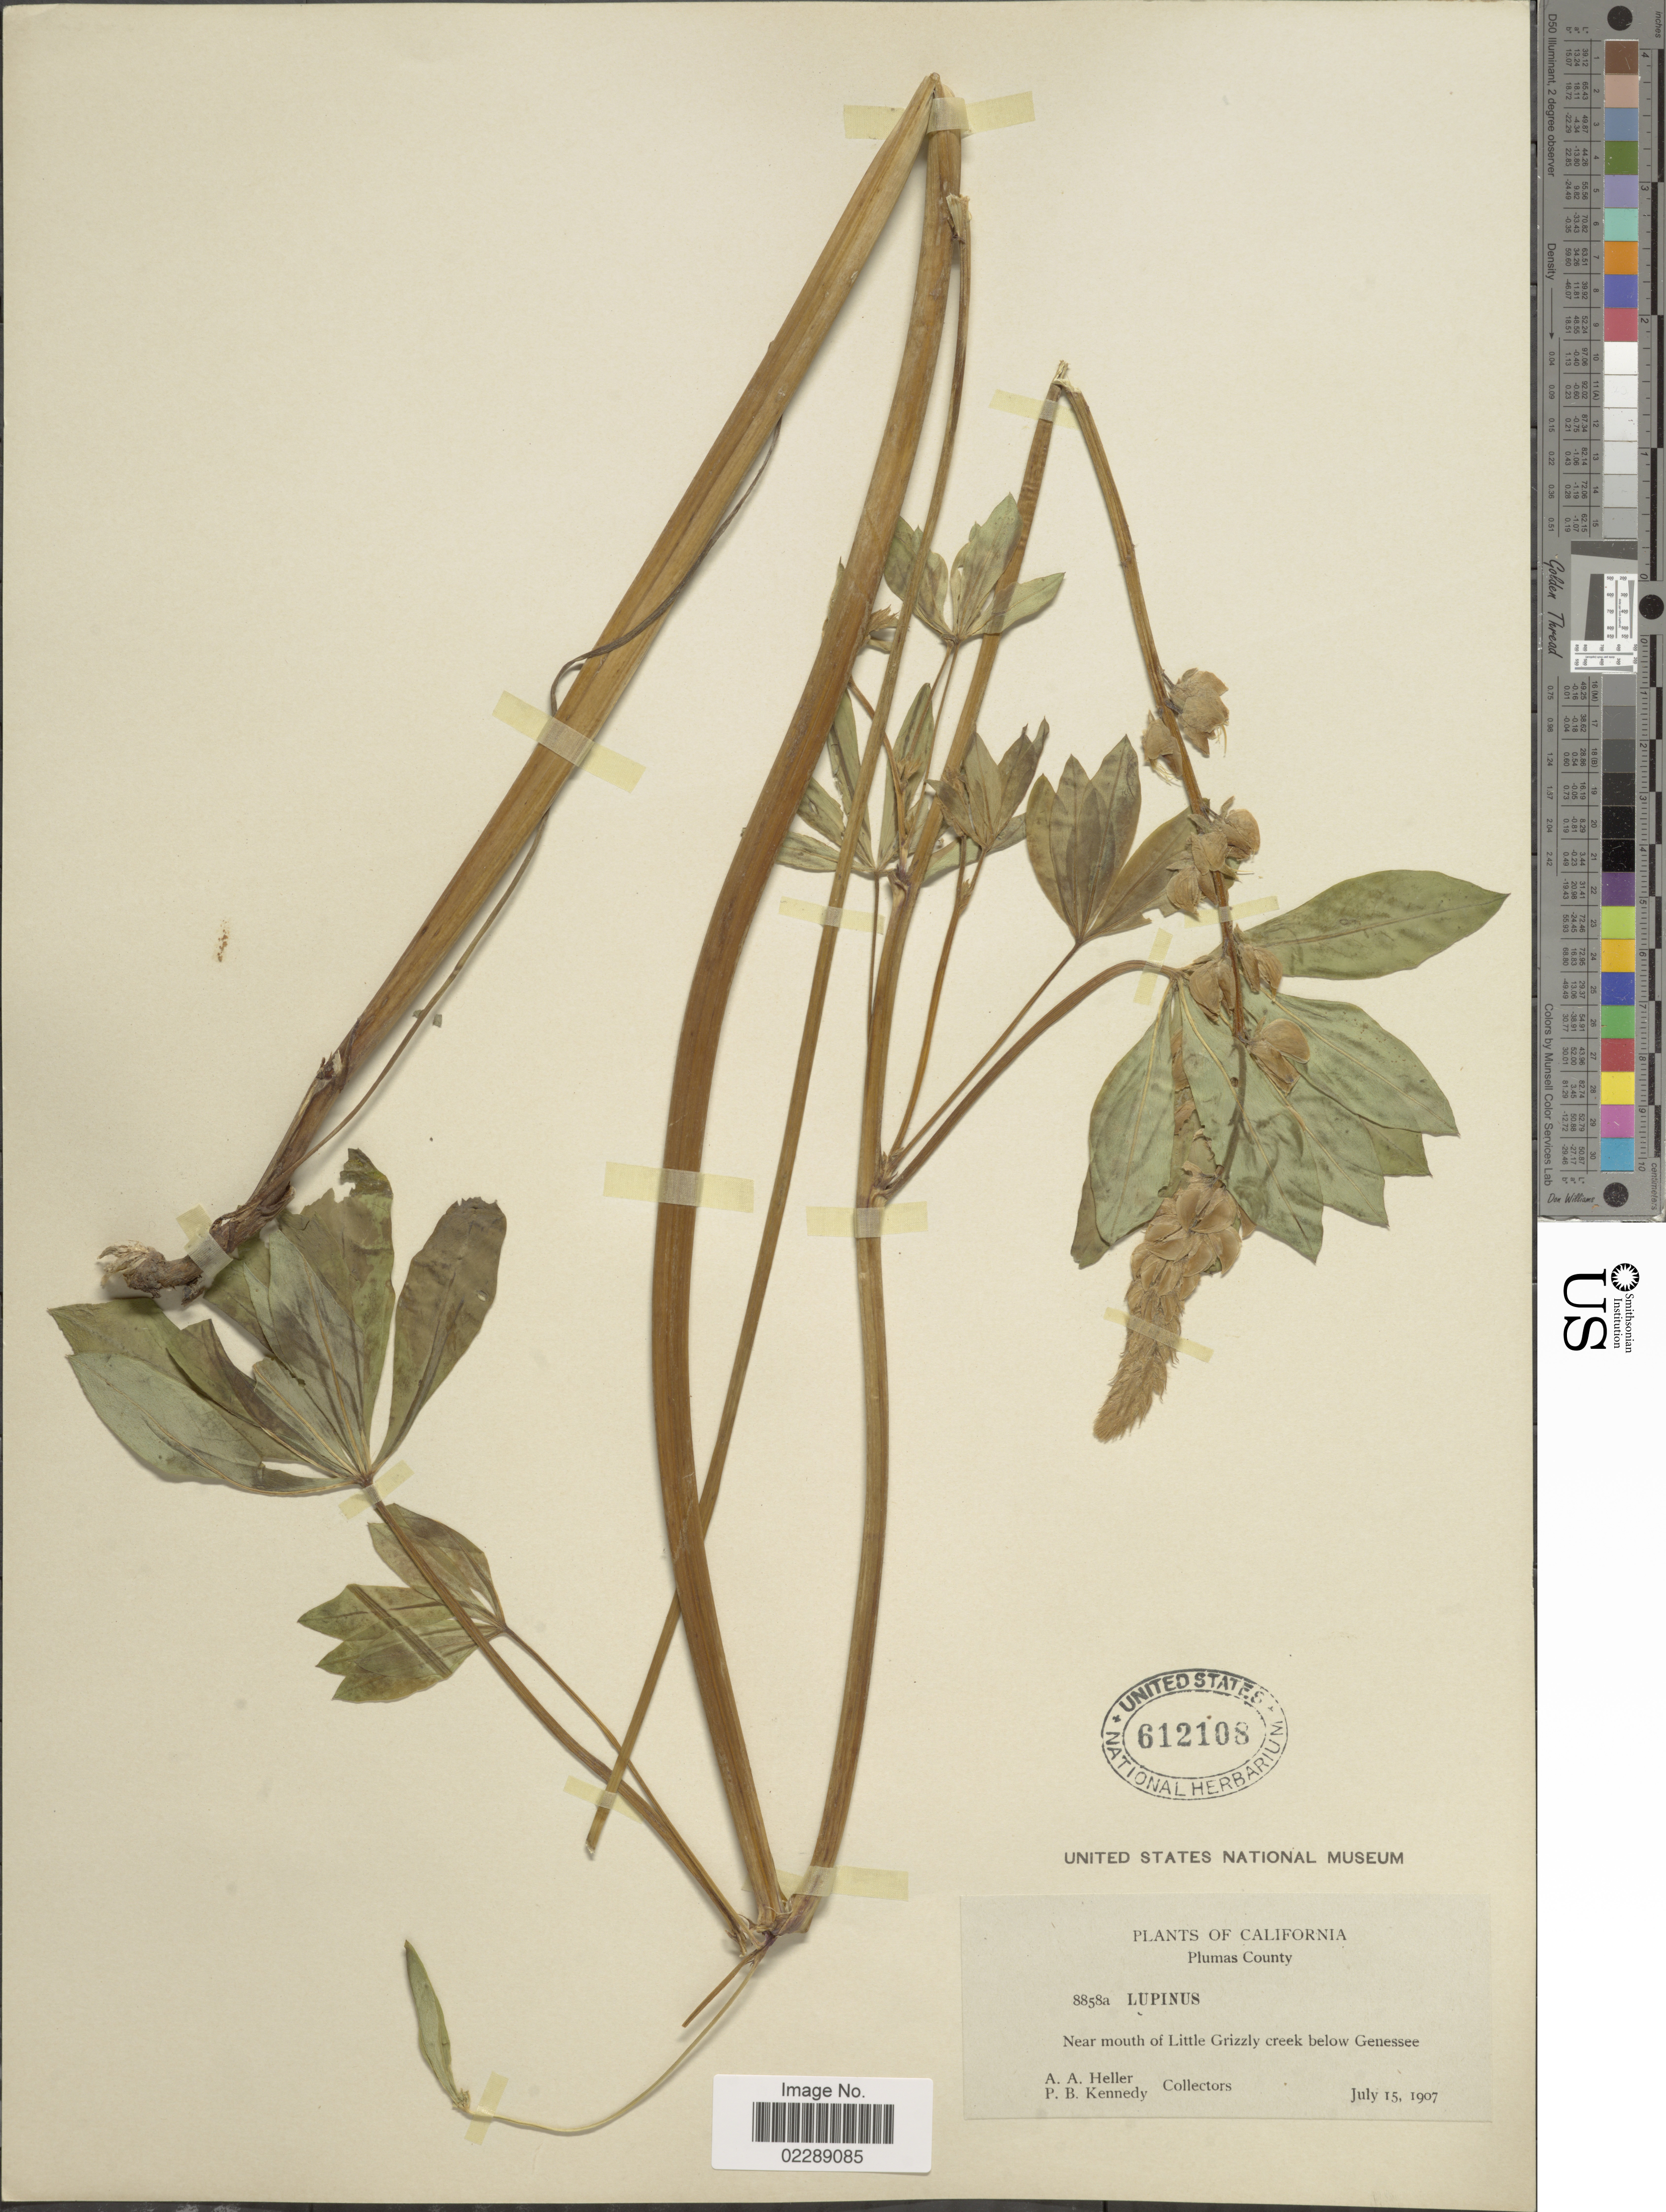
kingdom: Plantae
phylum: Tracheophyta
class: Magnoliopsida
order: Fabales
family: Fabaceae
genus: Lupinus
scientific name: Lupinus sp.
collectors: A. A. Heller & P. B. Kennedy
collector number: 8858a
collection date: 1907-07-15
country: United States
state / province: California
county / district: Plumas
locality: Plumas County, Near mouth of Little Grizzly creek below Genessee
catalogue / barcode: US 612108